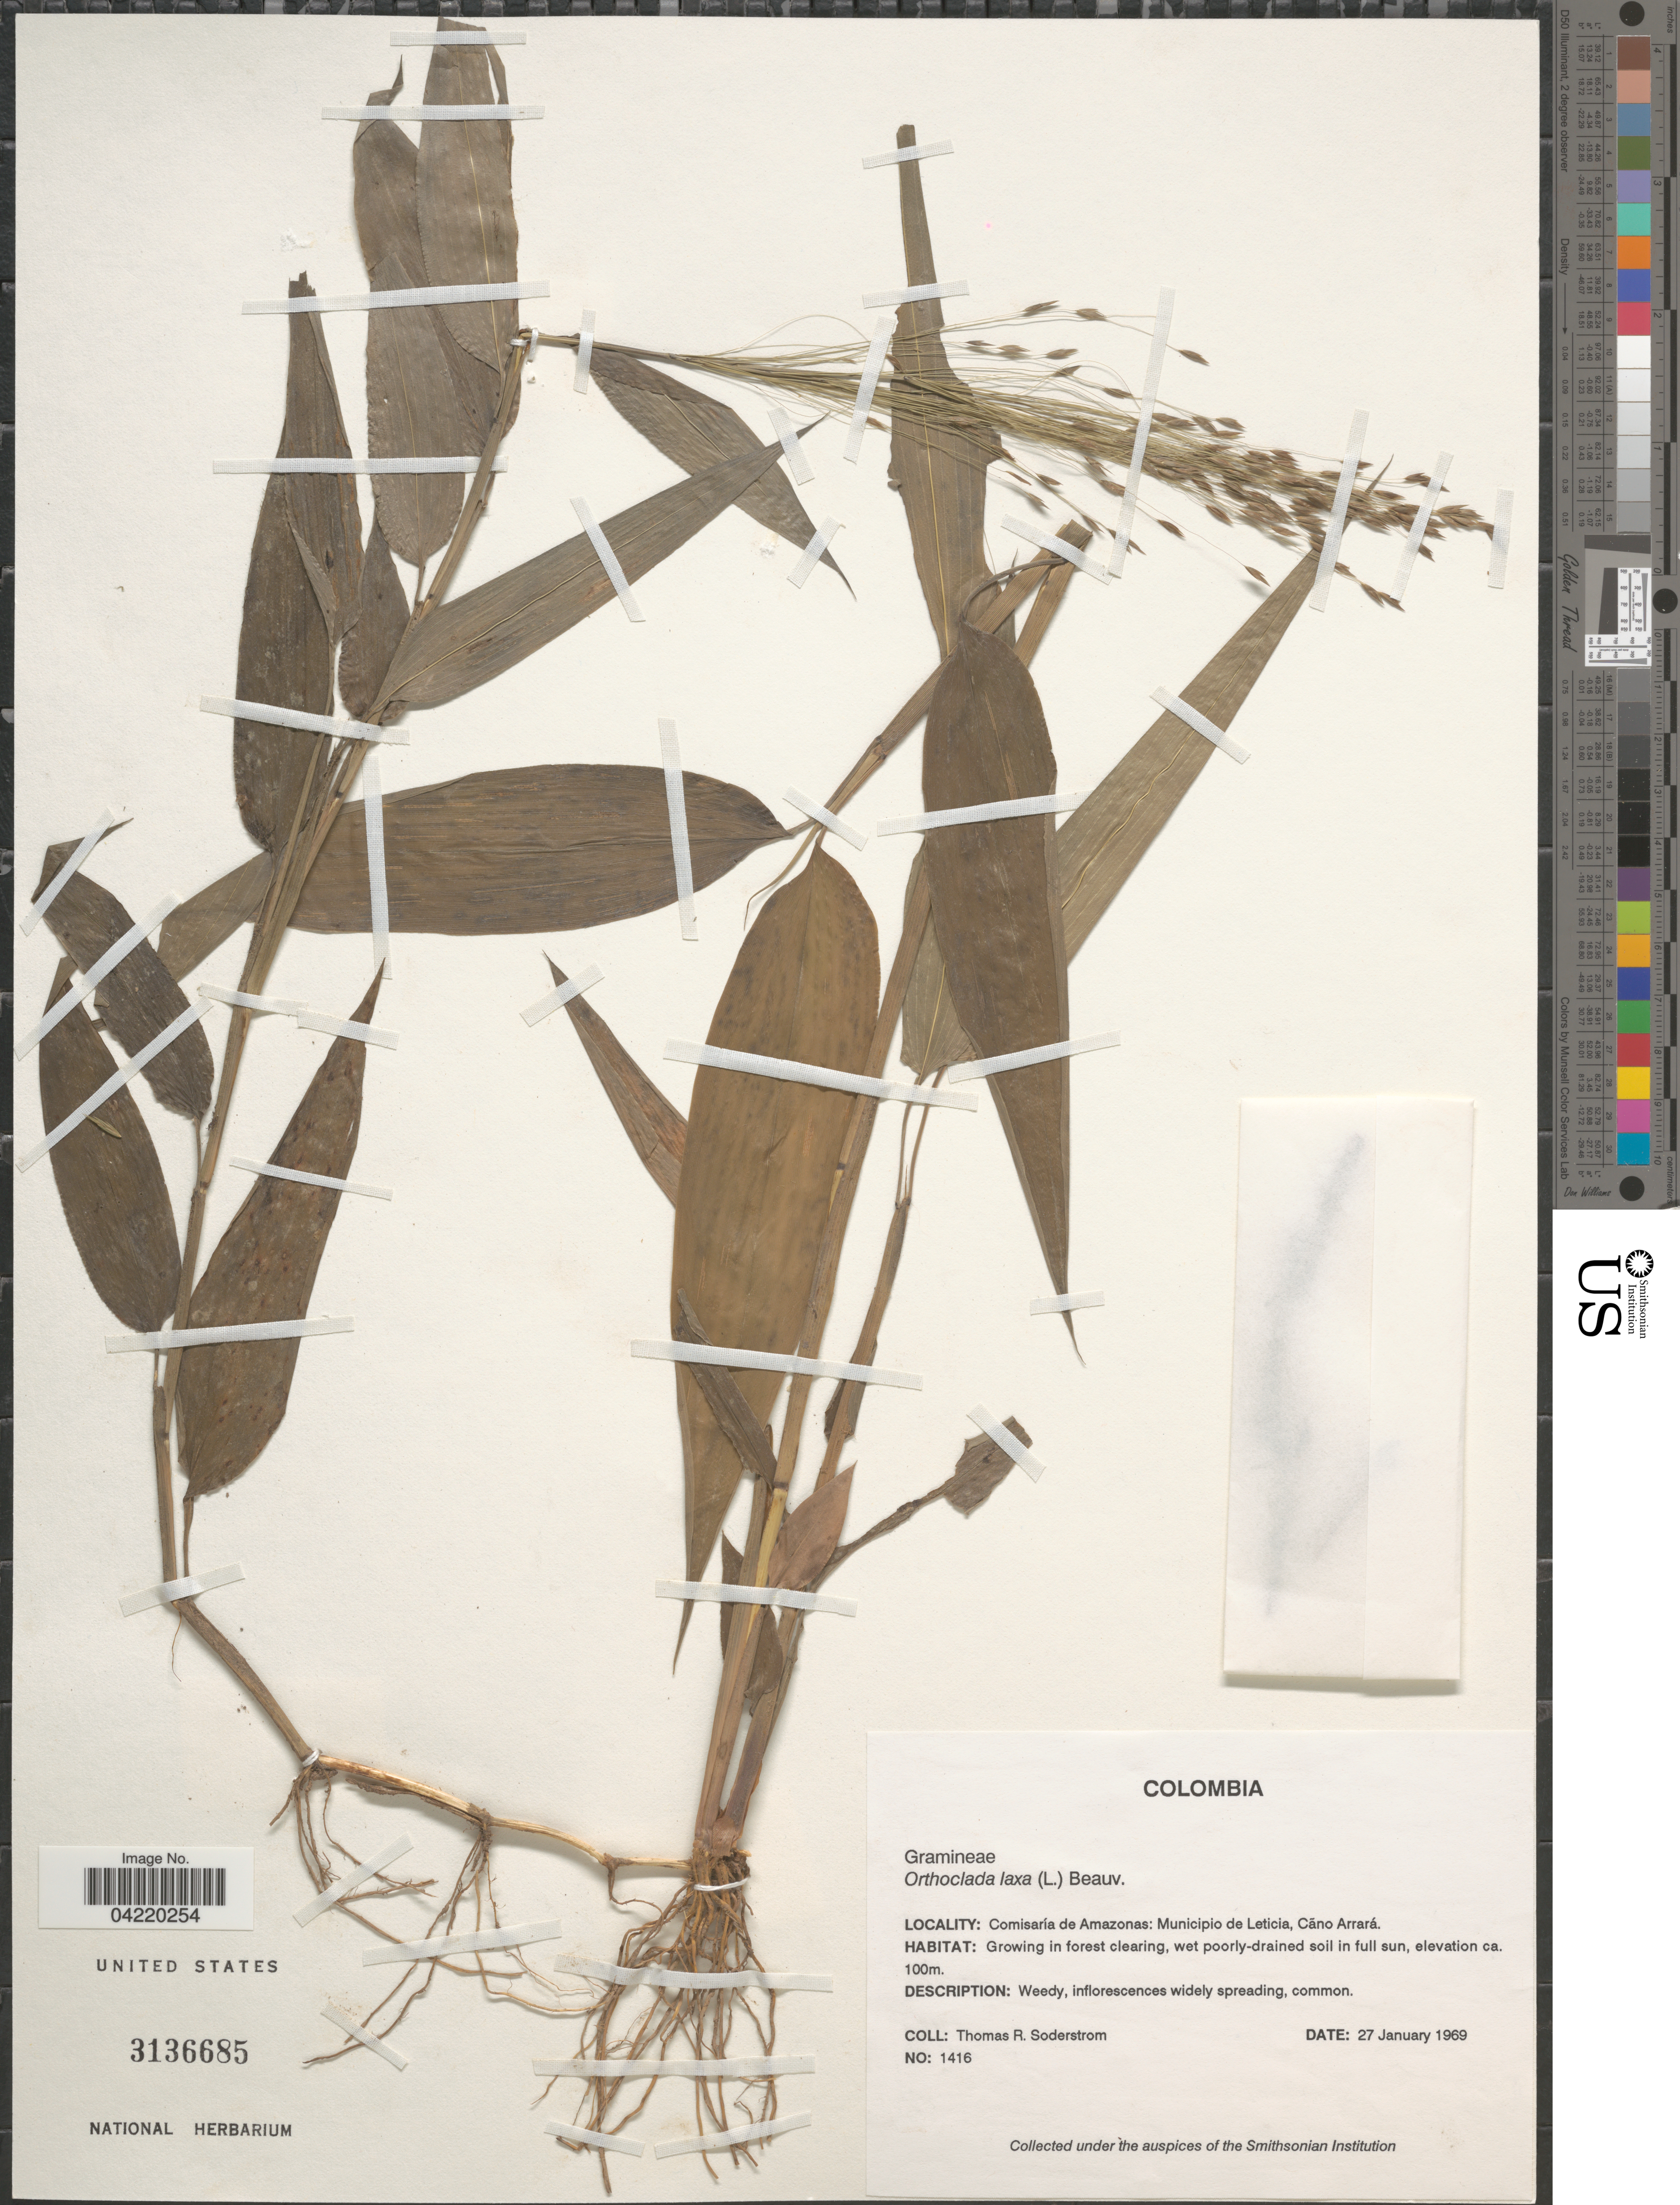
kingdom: Plantae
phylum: Tracheophyta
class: Liliopsida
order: Poales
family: Poaceae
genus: Orthoclada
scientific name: Orthoclada laxa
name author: P. Beauv.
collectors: T. R. Soderstrom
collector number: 1416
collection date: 1969-01-27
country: Colombia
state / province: Amazônas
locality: Comisaría de Amazonas: Municipio de Leticia, Cãno Arrará.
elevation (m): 100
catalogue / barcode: US 3136685